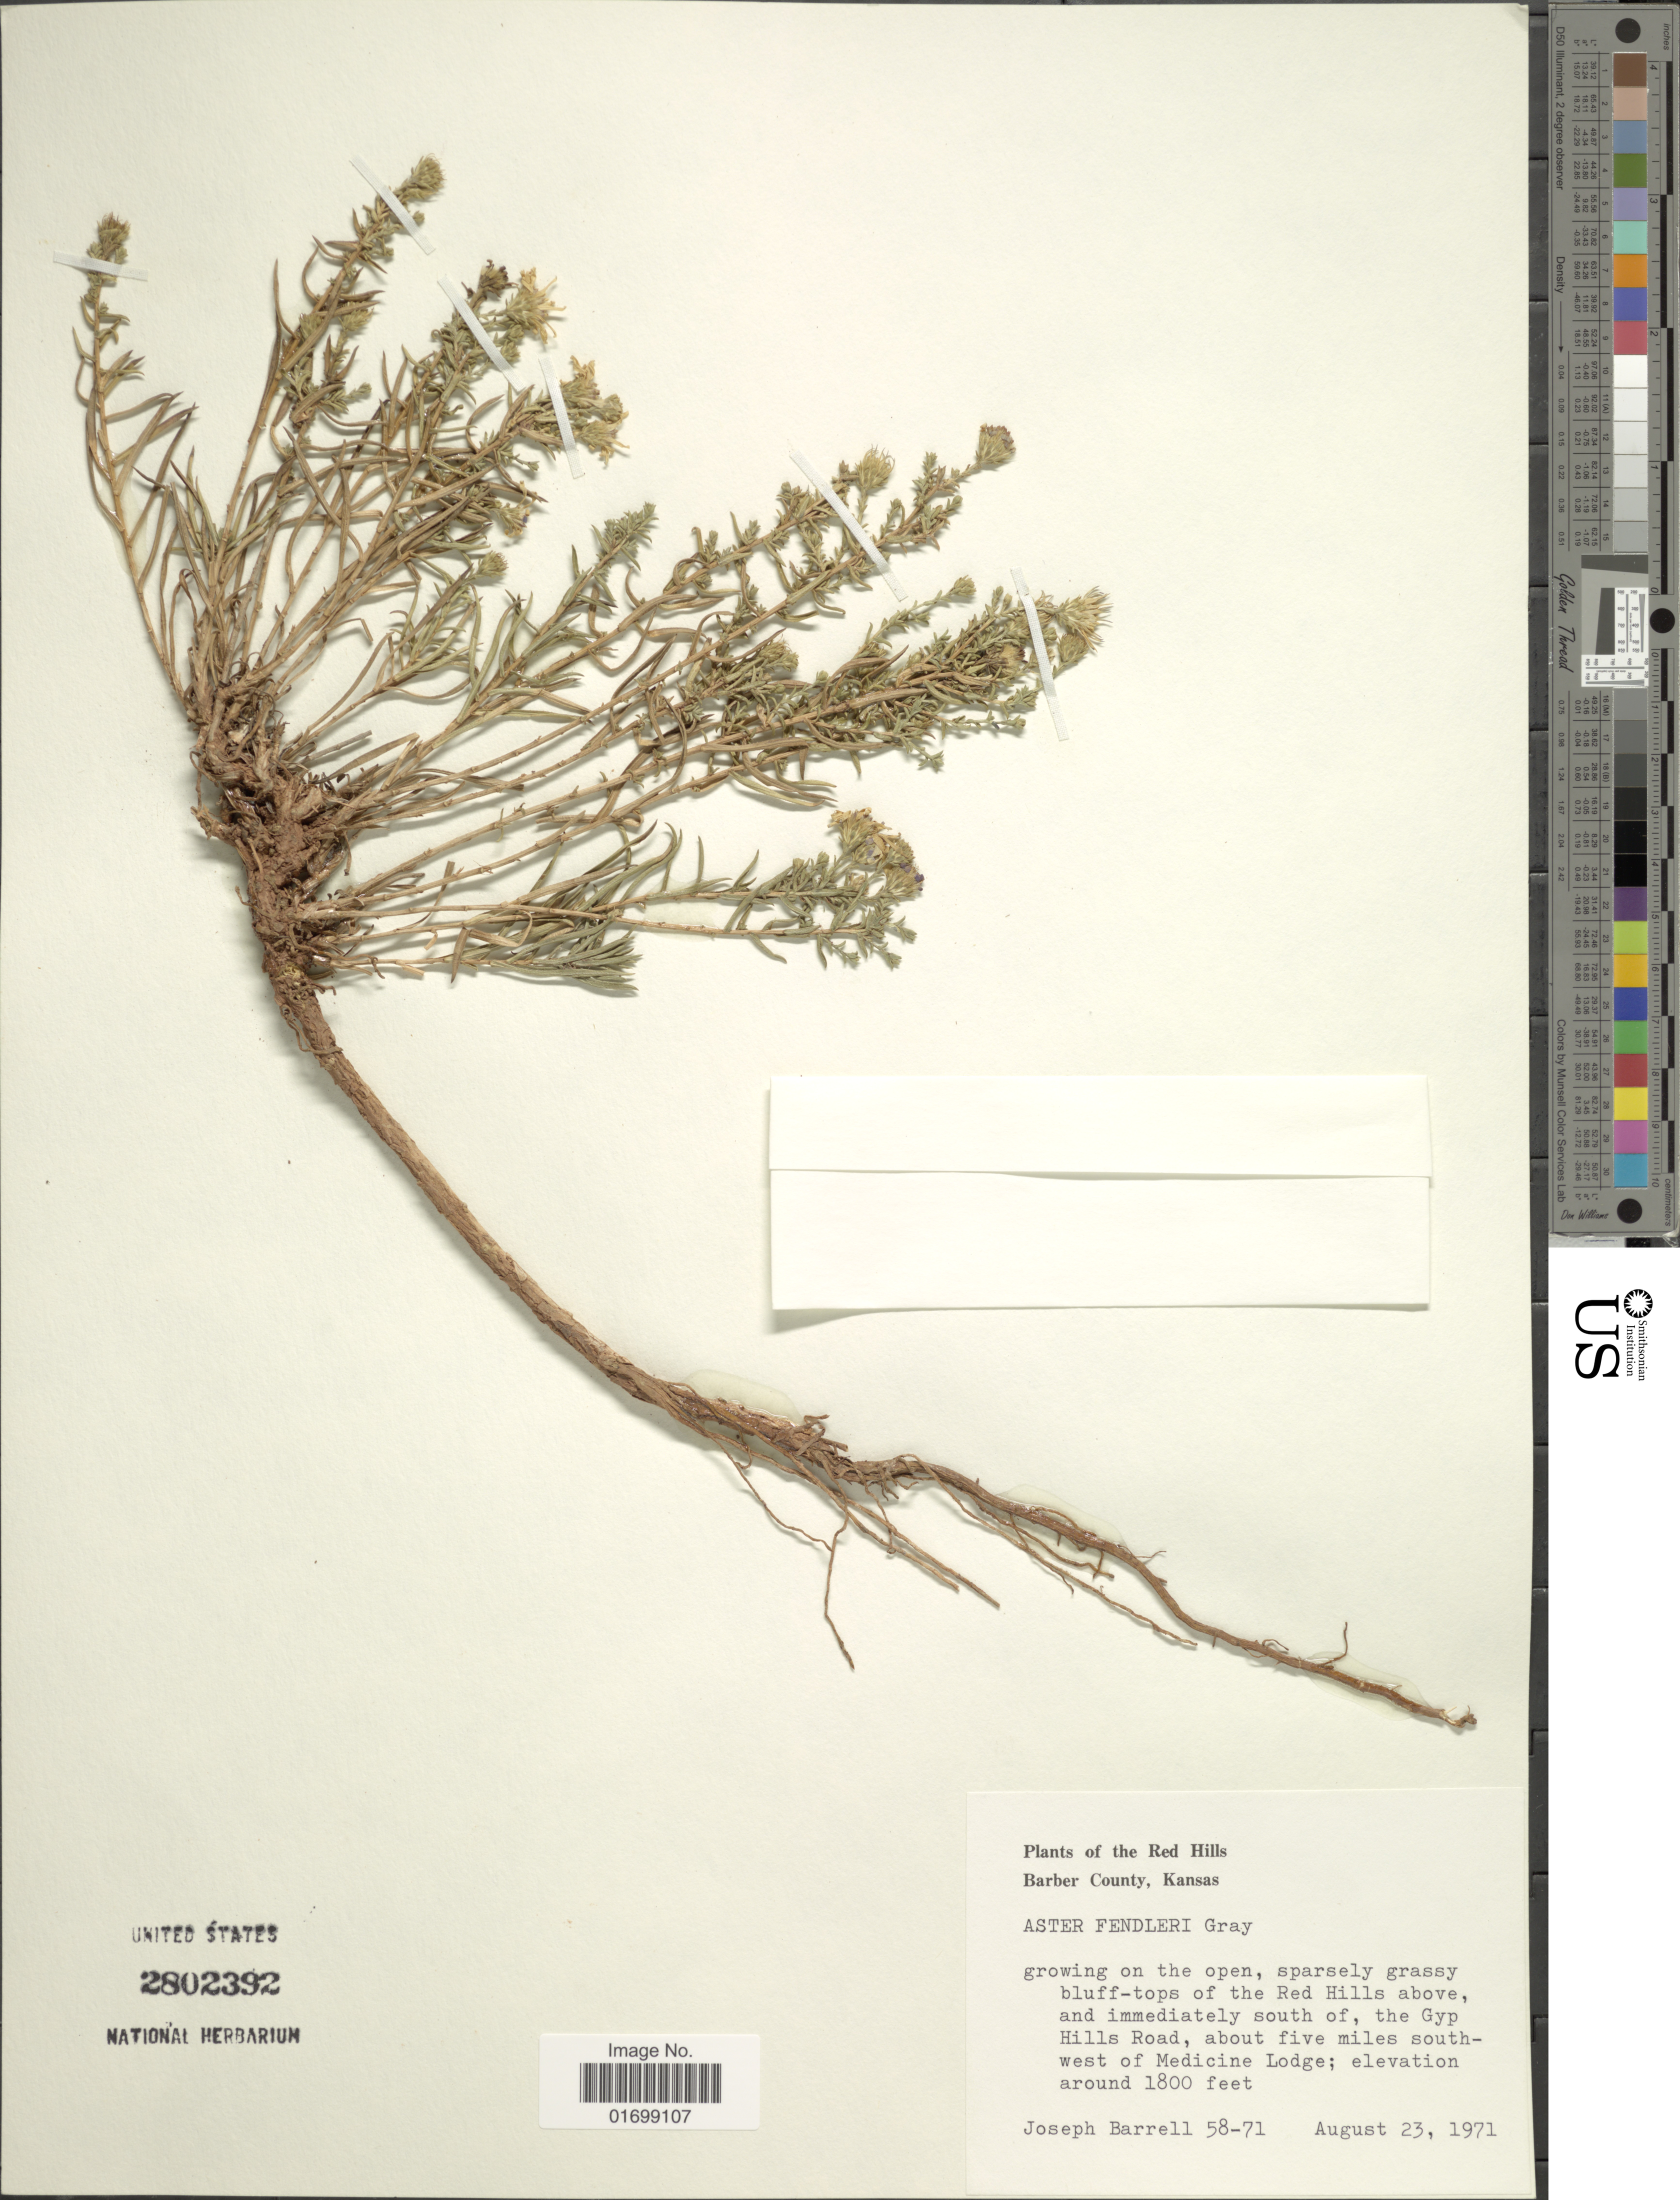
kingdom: Plantae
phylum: Tracheophyta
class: Magnoliopsida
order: Asterales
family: Asteraceae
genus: Symphyotrichum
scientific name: Symphyotrichum fendleri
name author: (A. Gray) G.L. Nesom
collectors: J. Barrell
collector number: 58-71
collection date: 1971-08-23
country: United States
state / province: Kansas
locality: The Red Hills, Barber County, growing in the open, bluff-tops of the Red Hills above, and immediately south of, the Gyp Hills Road, about 5 miles southwest of Medicine Lodge.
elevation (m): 549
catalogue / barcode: US 2802392